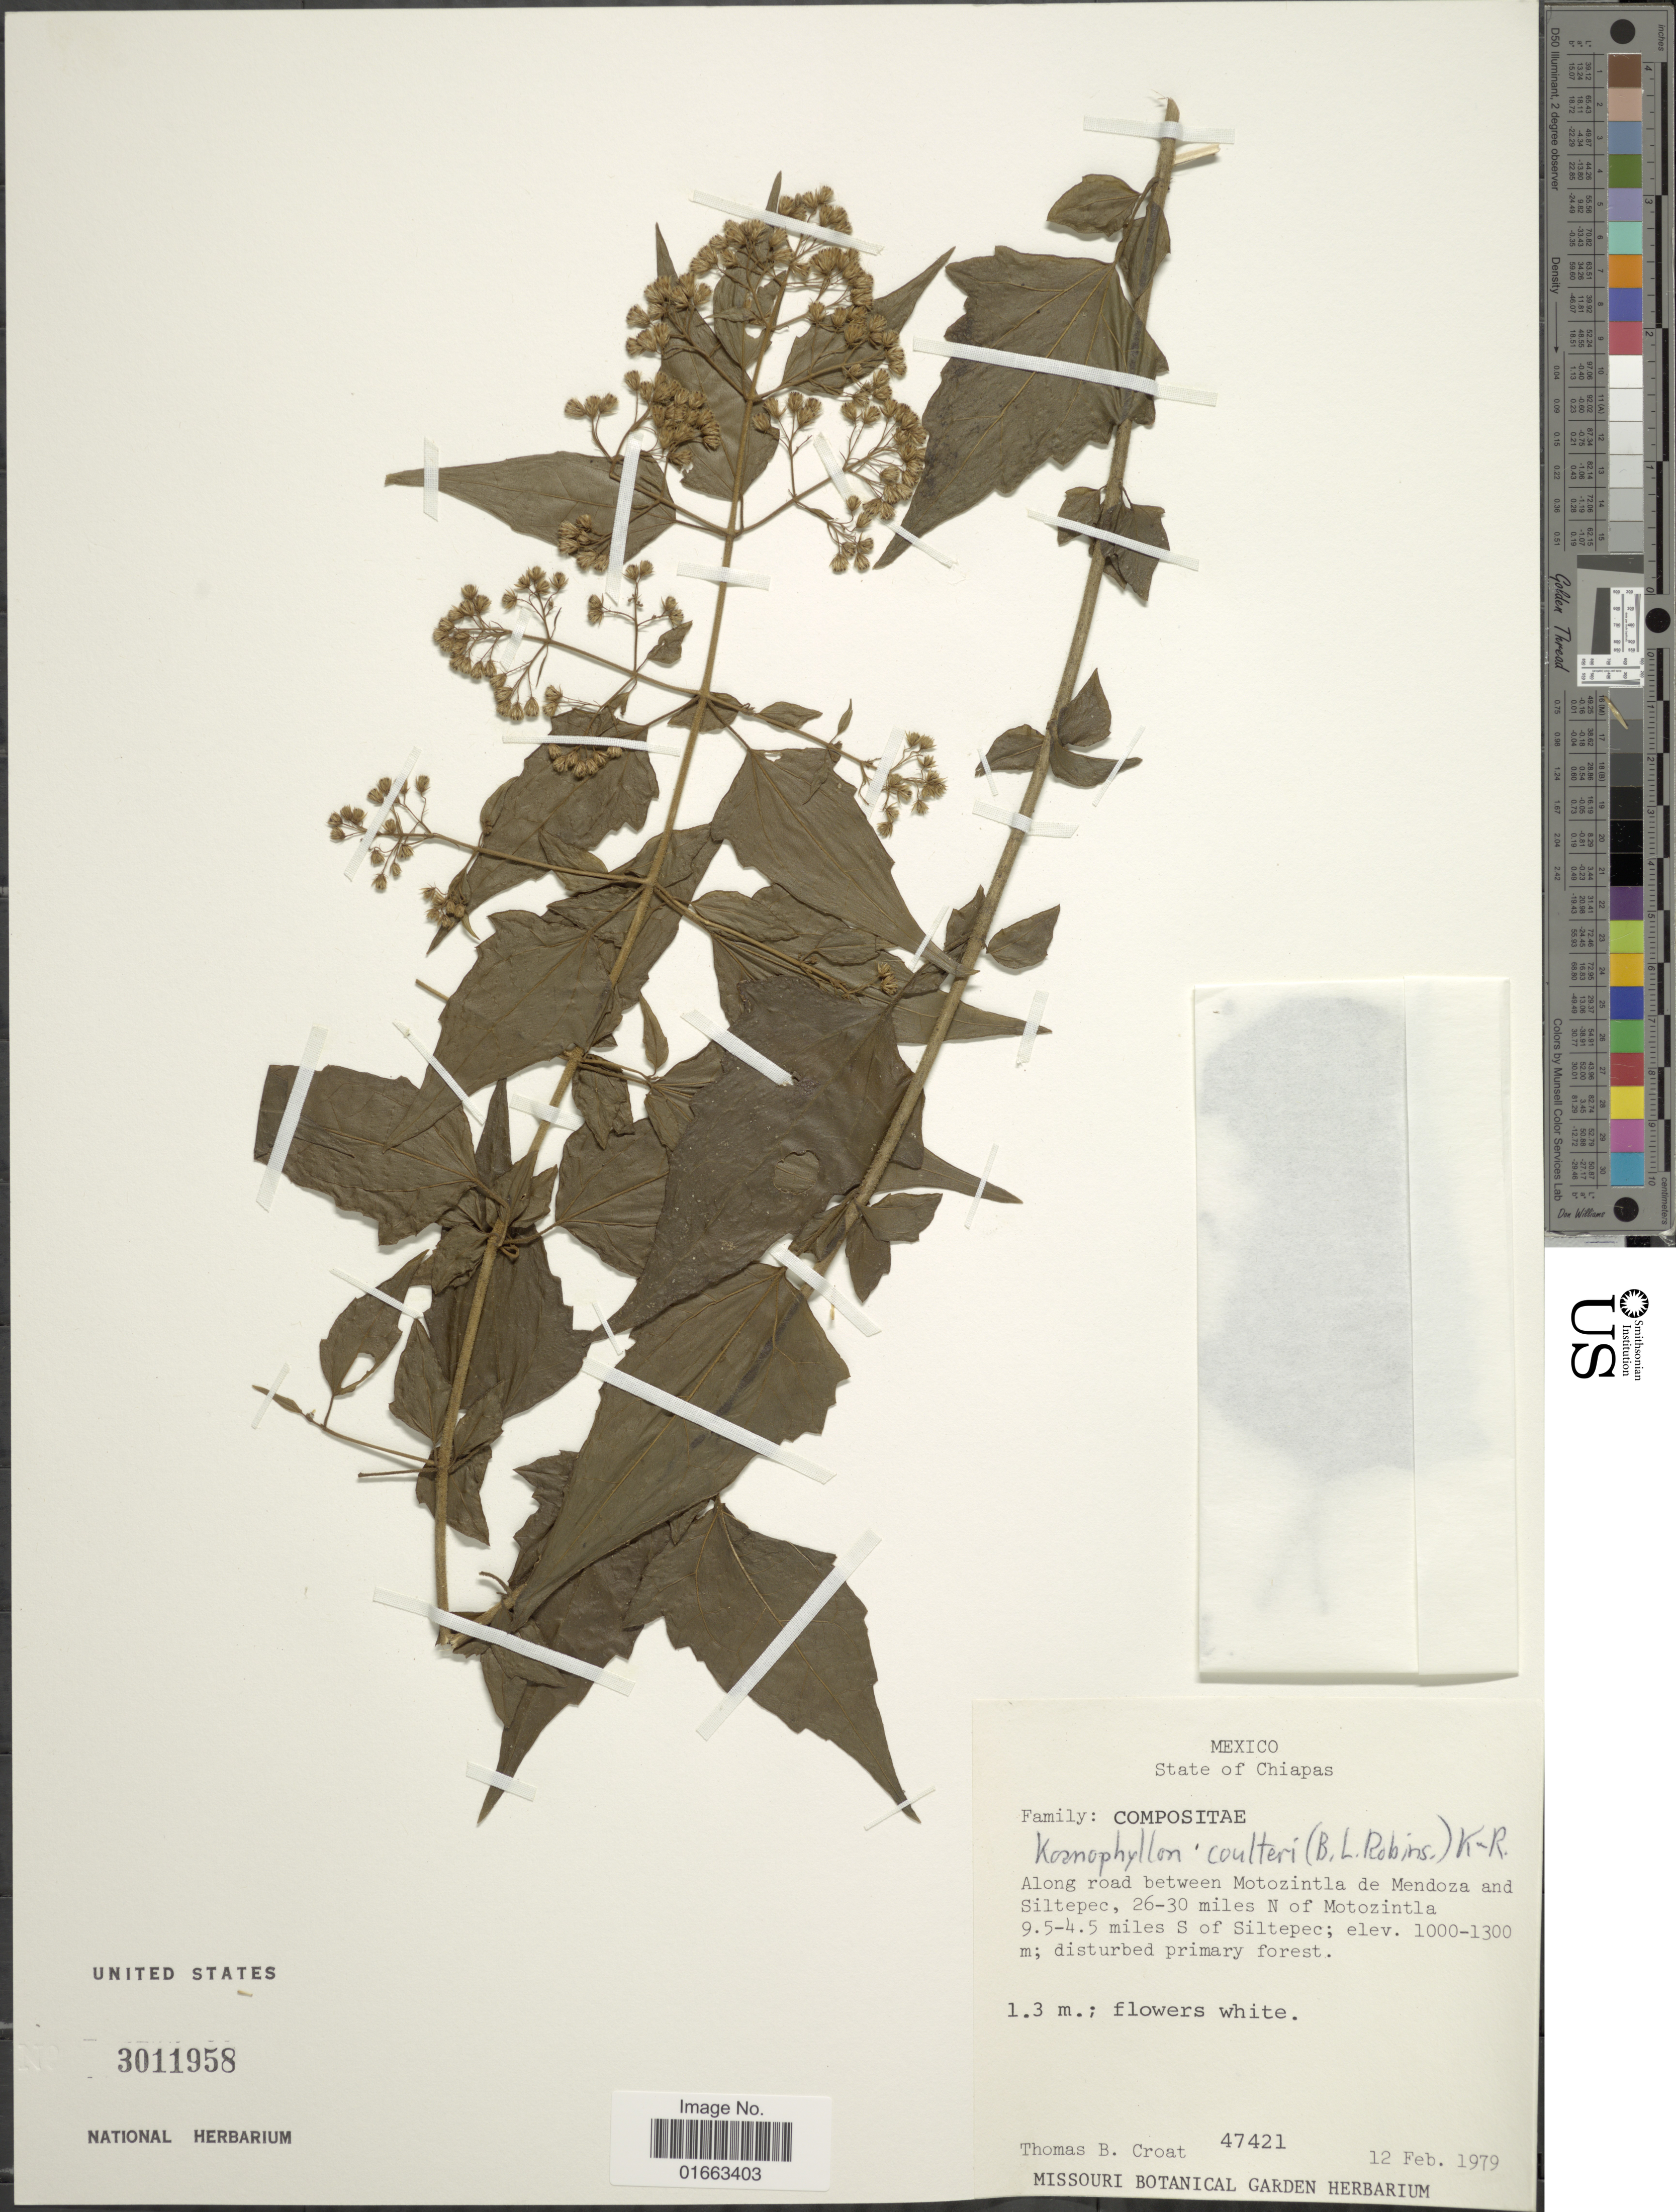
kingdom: Plantae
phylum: Tracheophyta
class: Magnoliopsida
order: Asterales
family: Asteraceae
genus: Koanophyllon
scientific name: Koanophyllon coulteri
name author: (B.L. Rob.) R.M. King & H. Rob.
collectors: T. B. Croat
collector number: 47421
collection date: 1979-02-12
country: Mexico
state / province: Chiapas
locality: Along road between Motozintla de Mendoza and Siltepec, 26-30 miles N of Motozintla 9.5-4.5 miles S of Siltepec; ditrubed primary forest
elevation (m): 1000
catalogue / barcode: US 3011958